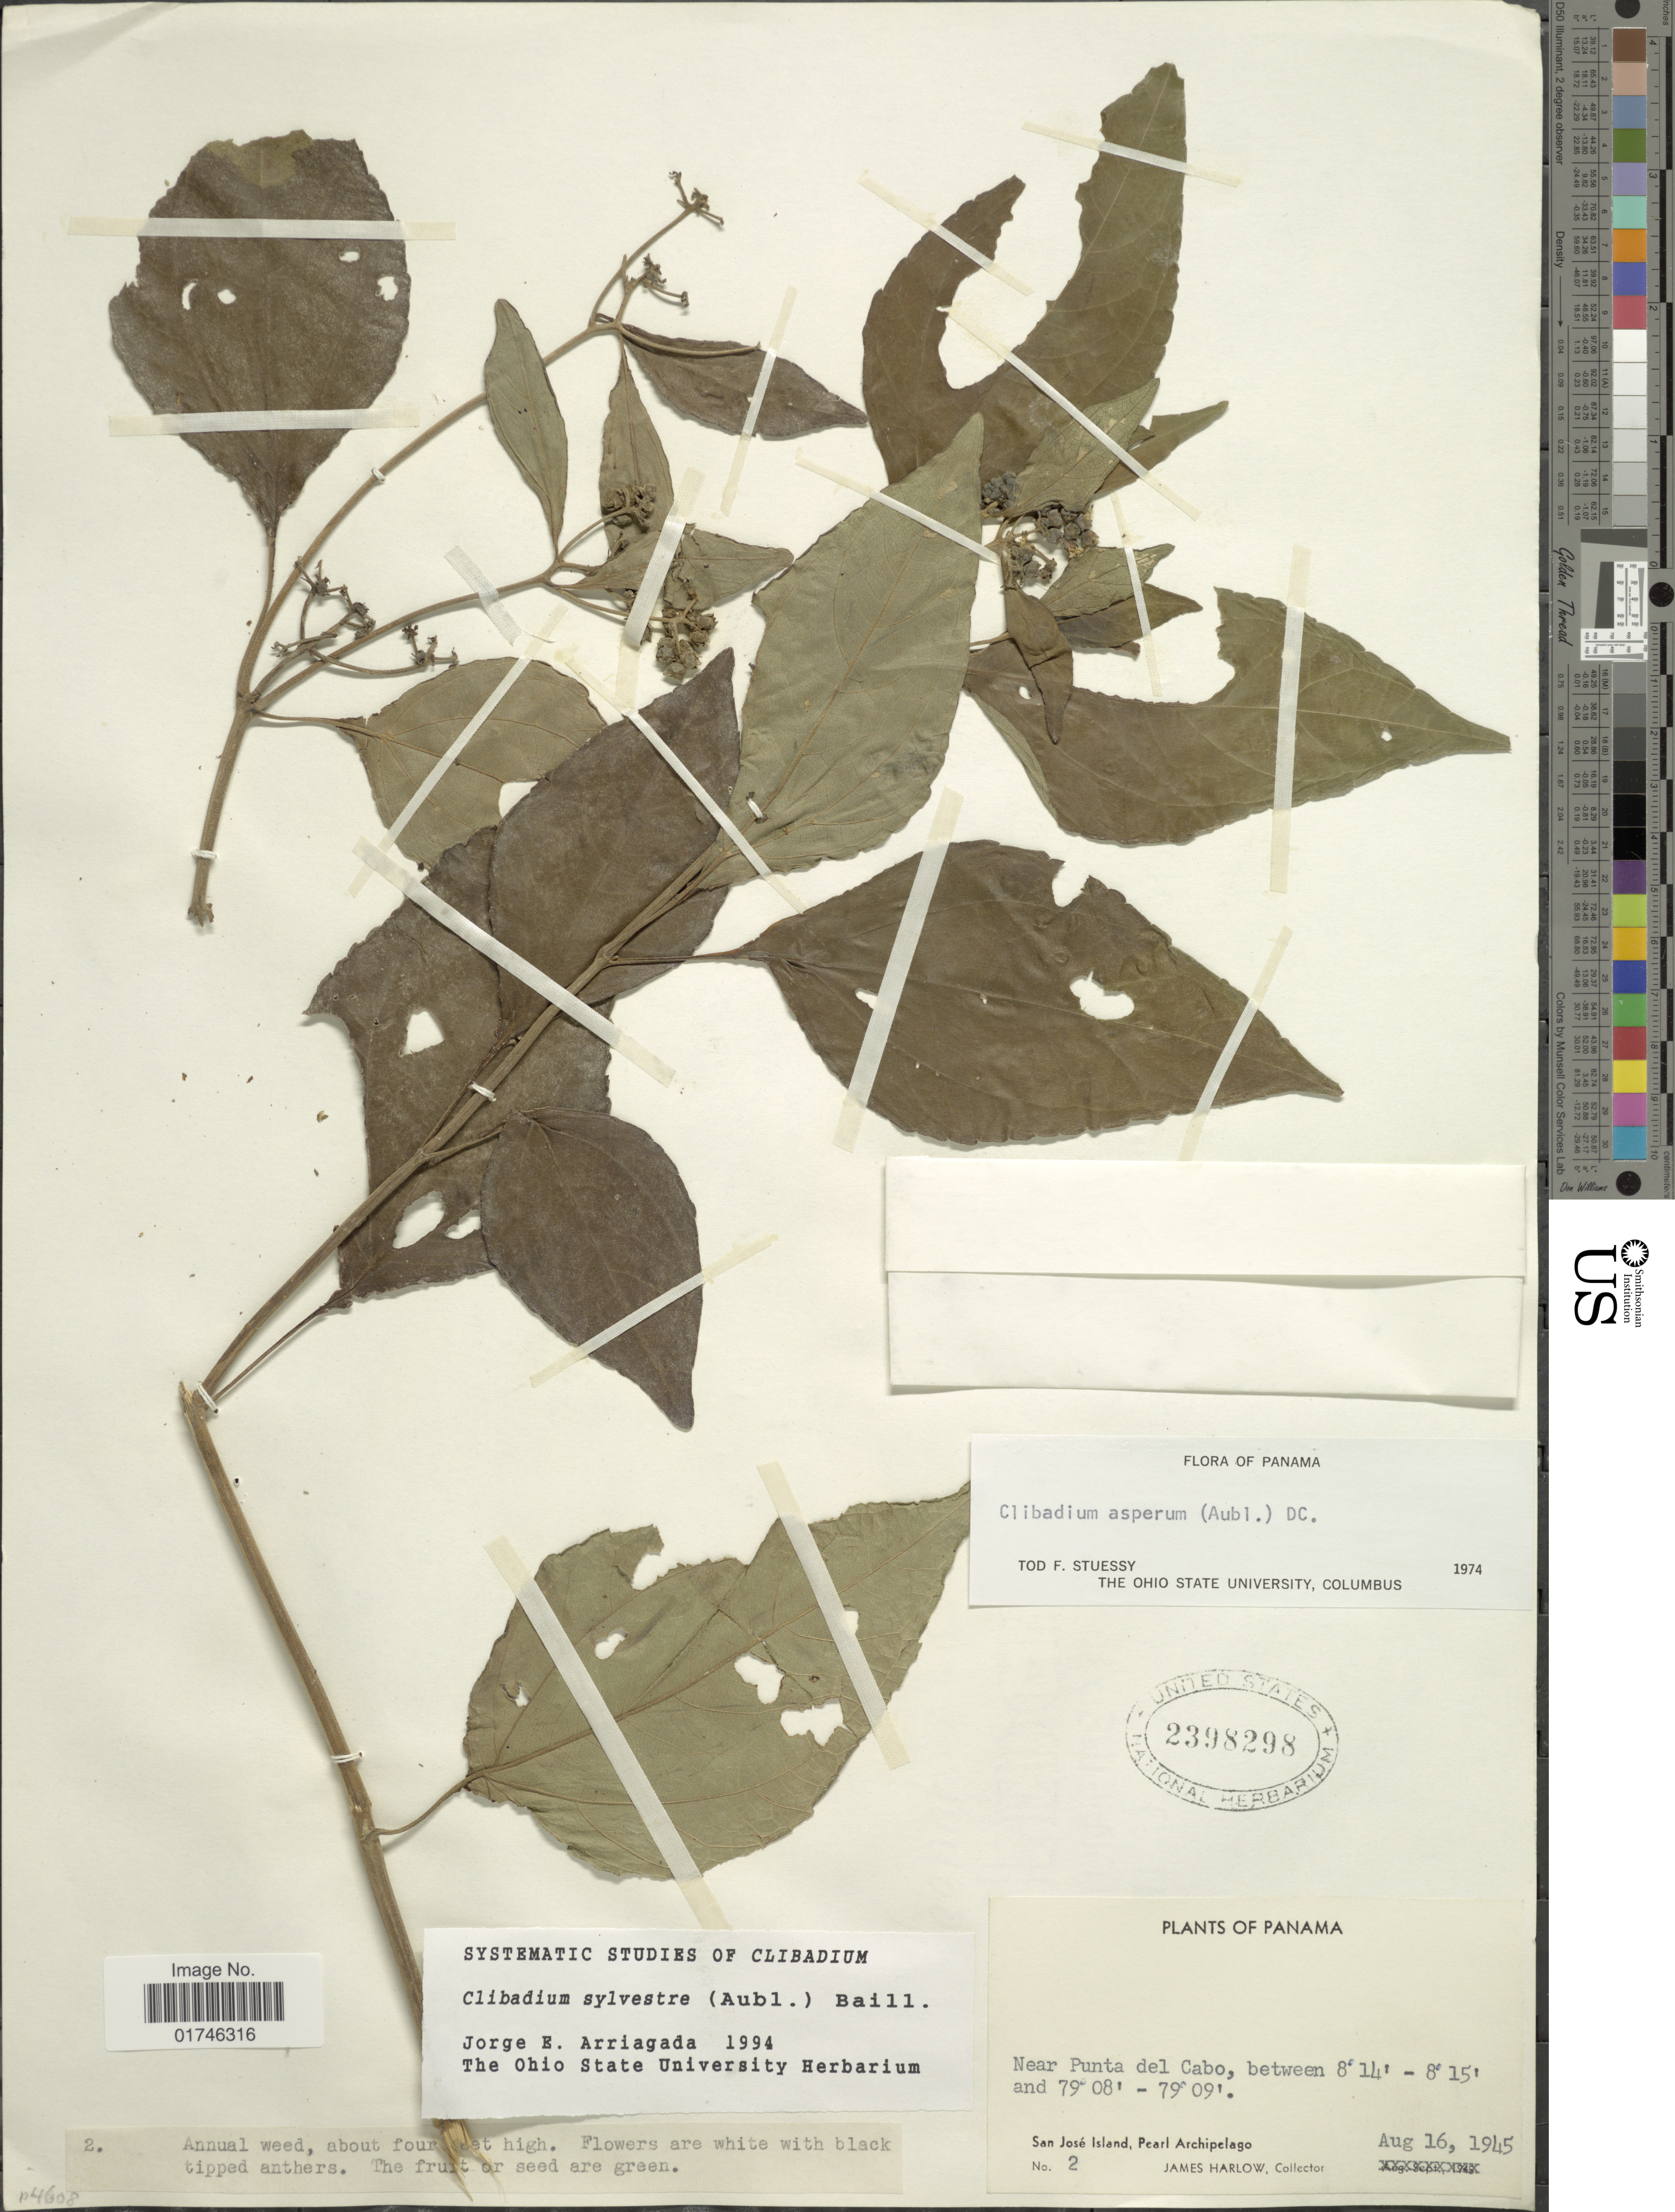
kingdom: Plantae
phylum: Tracheophyta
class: Magnoliopsida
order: Asterales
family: Asteraceae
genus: Clibadium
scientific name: Clibadium sylvestre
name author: (Aubl.) Baill.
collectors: J. Harlow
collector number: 2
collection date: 1945-08-16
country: Panama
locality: Near Punta del Cabo. San Jose Island, Pearl archipelago.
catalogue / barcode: US 2398298